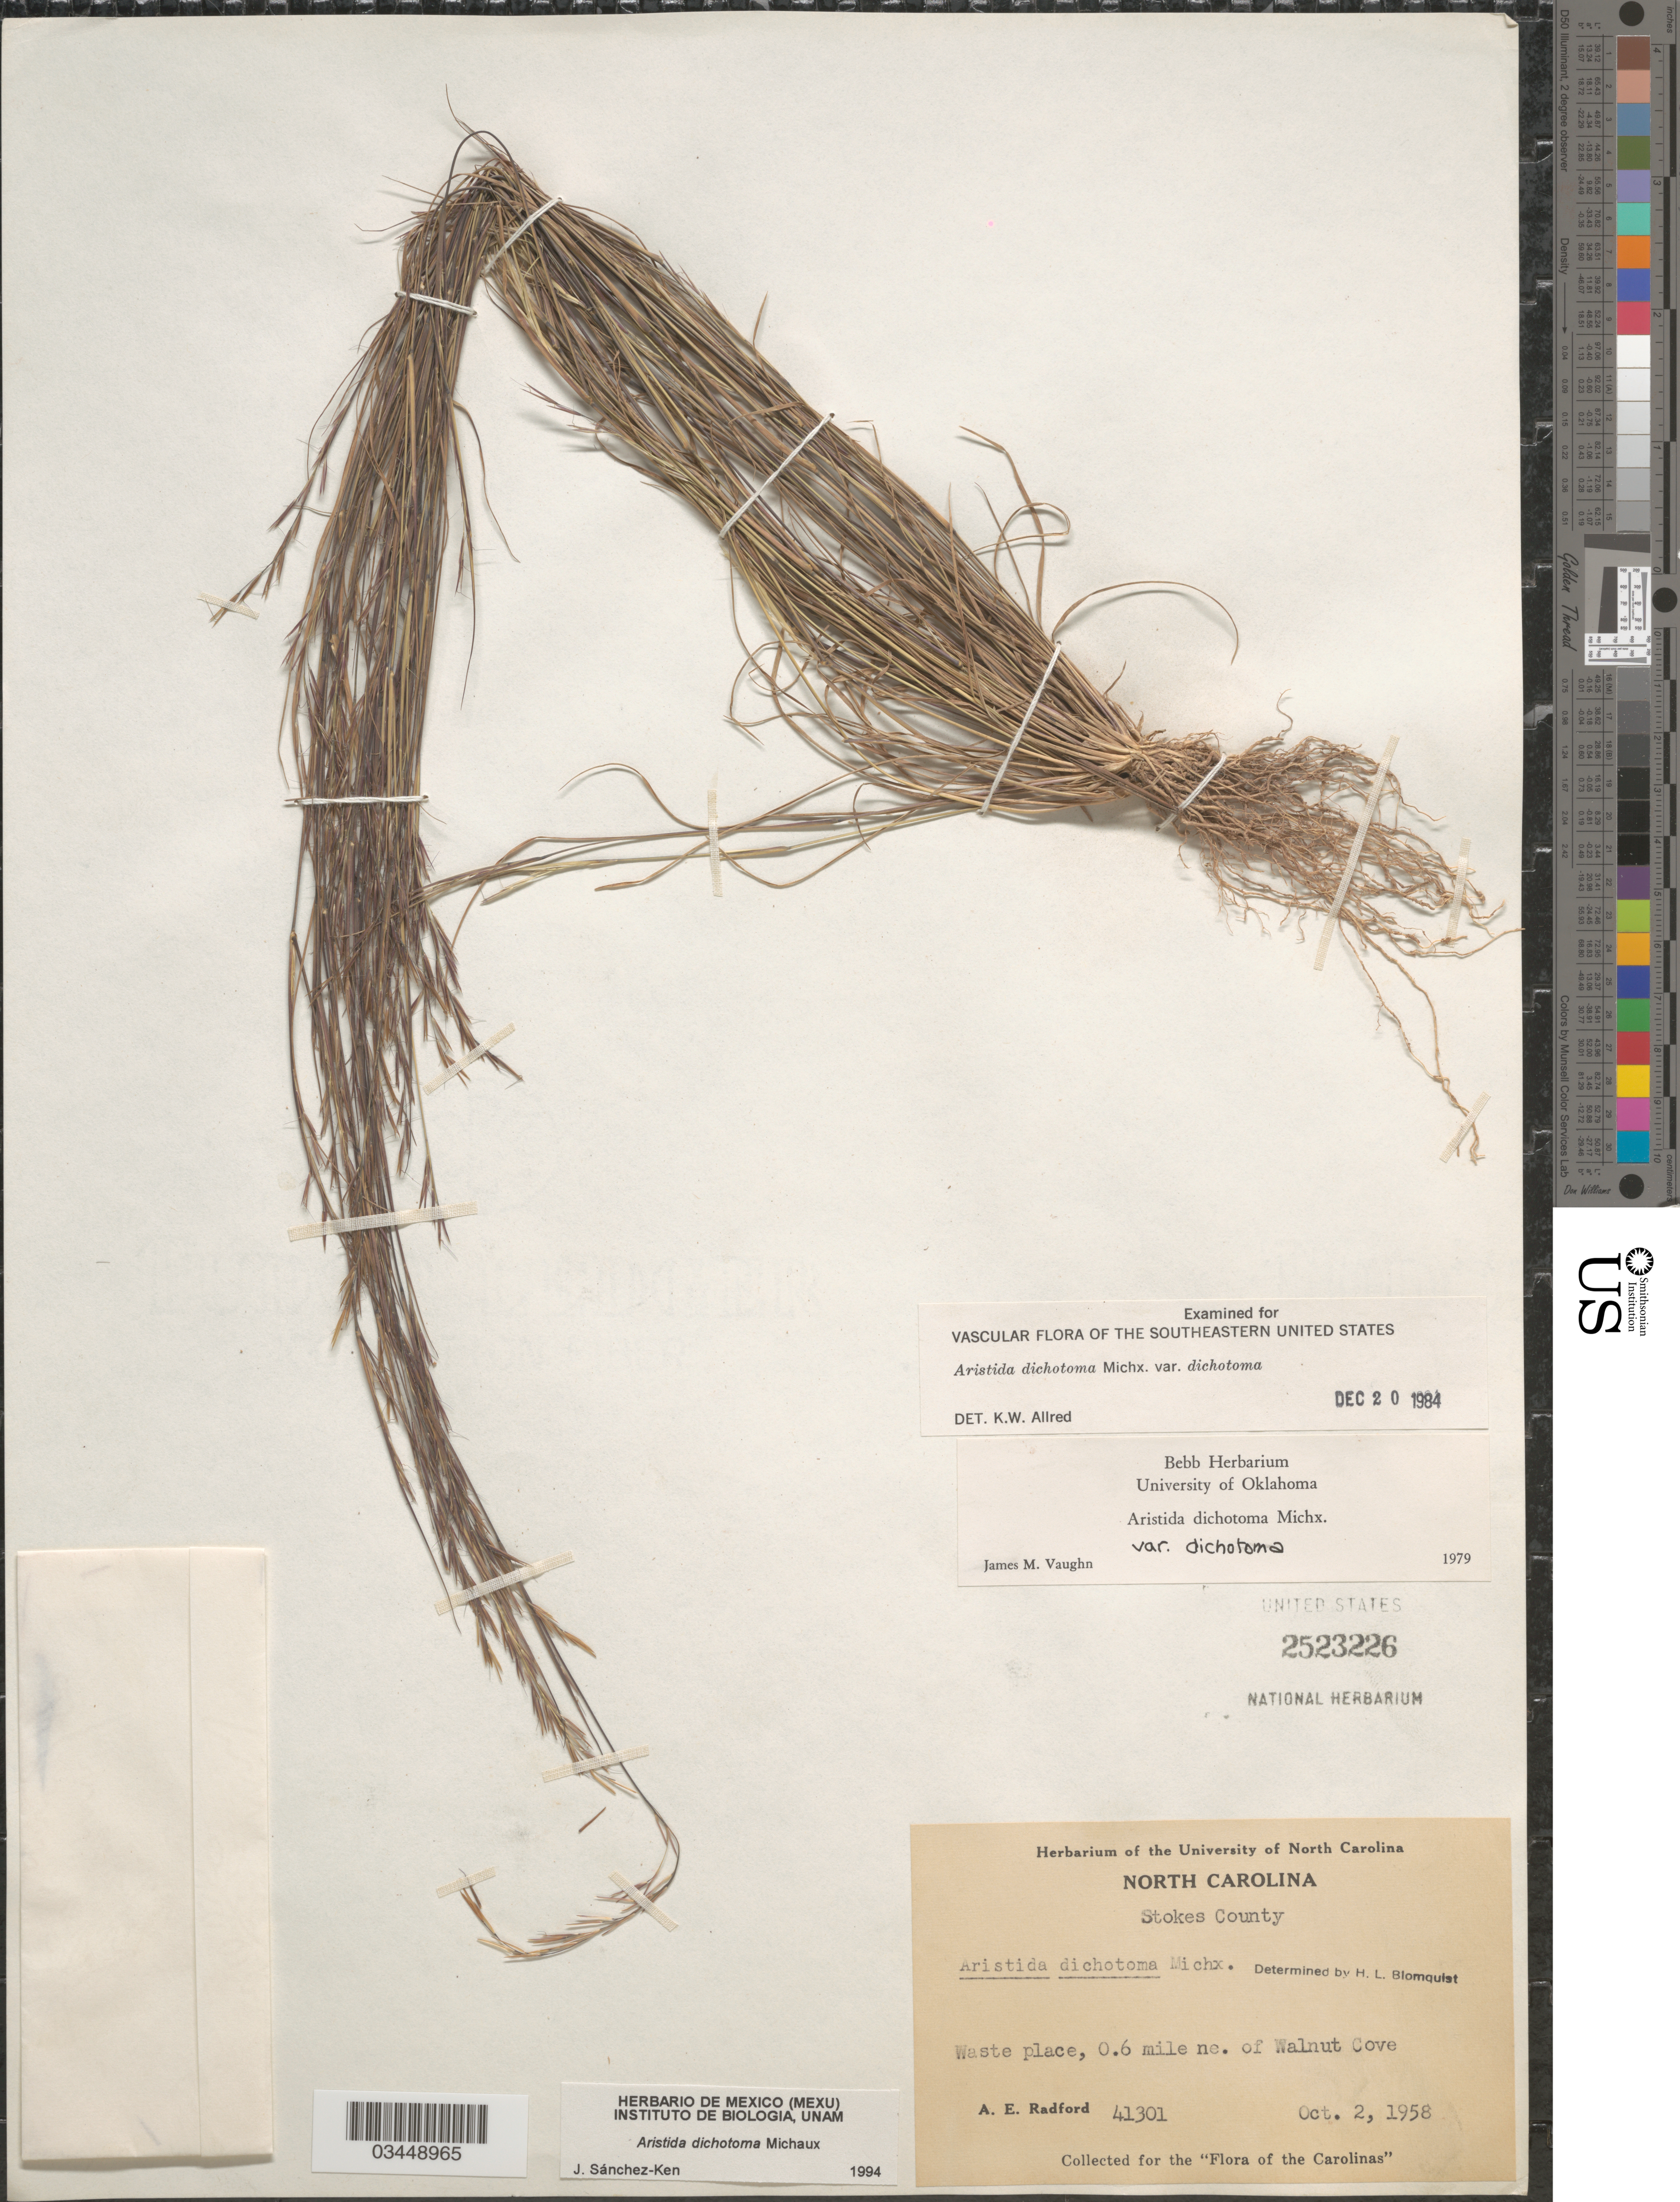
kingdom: Plantae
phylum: Tracheophyta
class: Liliopsida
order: Poales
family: Poaceae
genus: Aristida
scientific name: Aristida dichotoma var. dichotoma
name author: Michx.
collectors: A. E. Radford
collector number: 41301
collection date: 1958-10-02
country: United States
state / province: North Carolina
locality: Stokes County. Waste place, 0.6 mile ne. of Walnut Cove.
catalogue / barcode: US 2523226